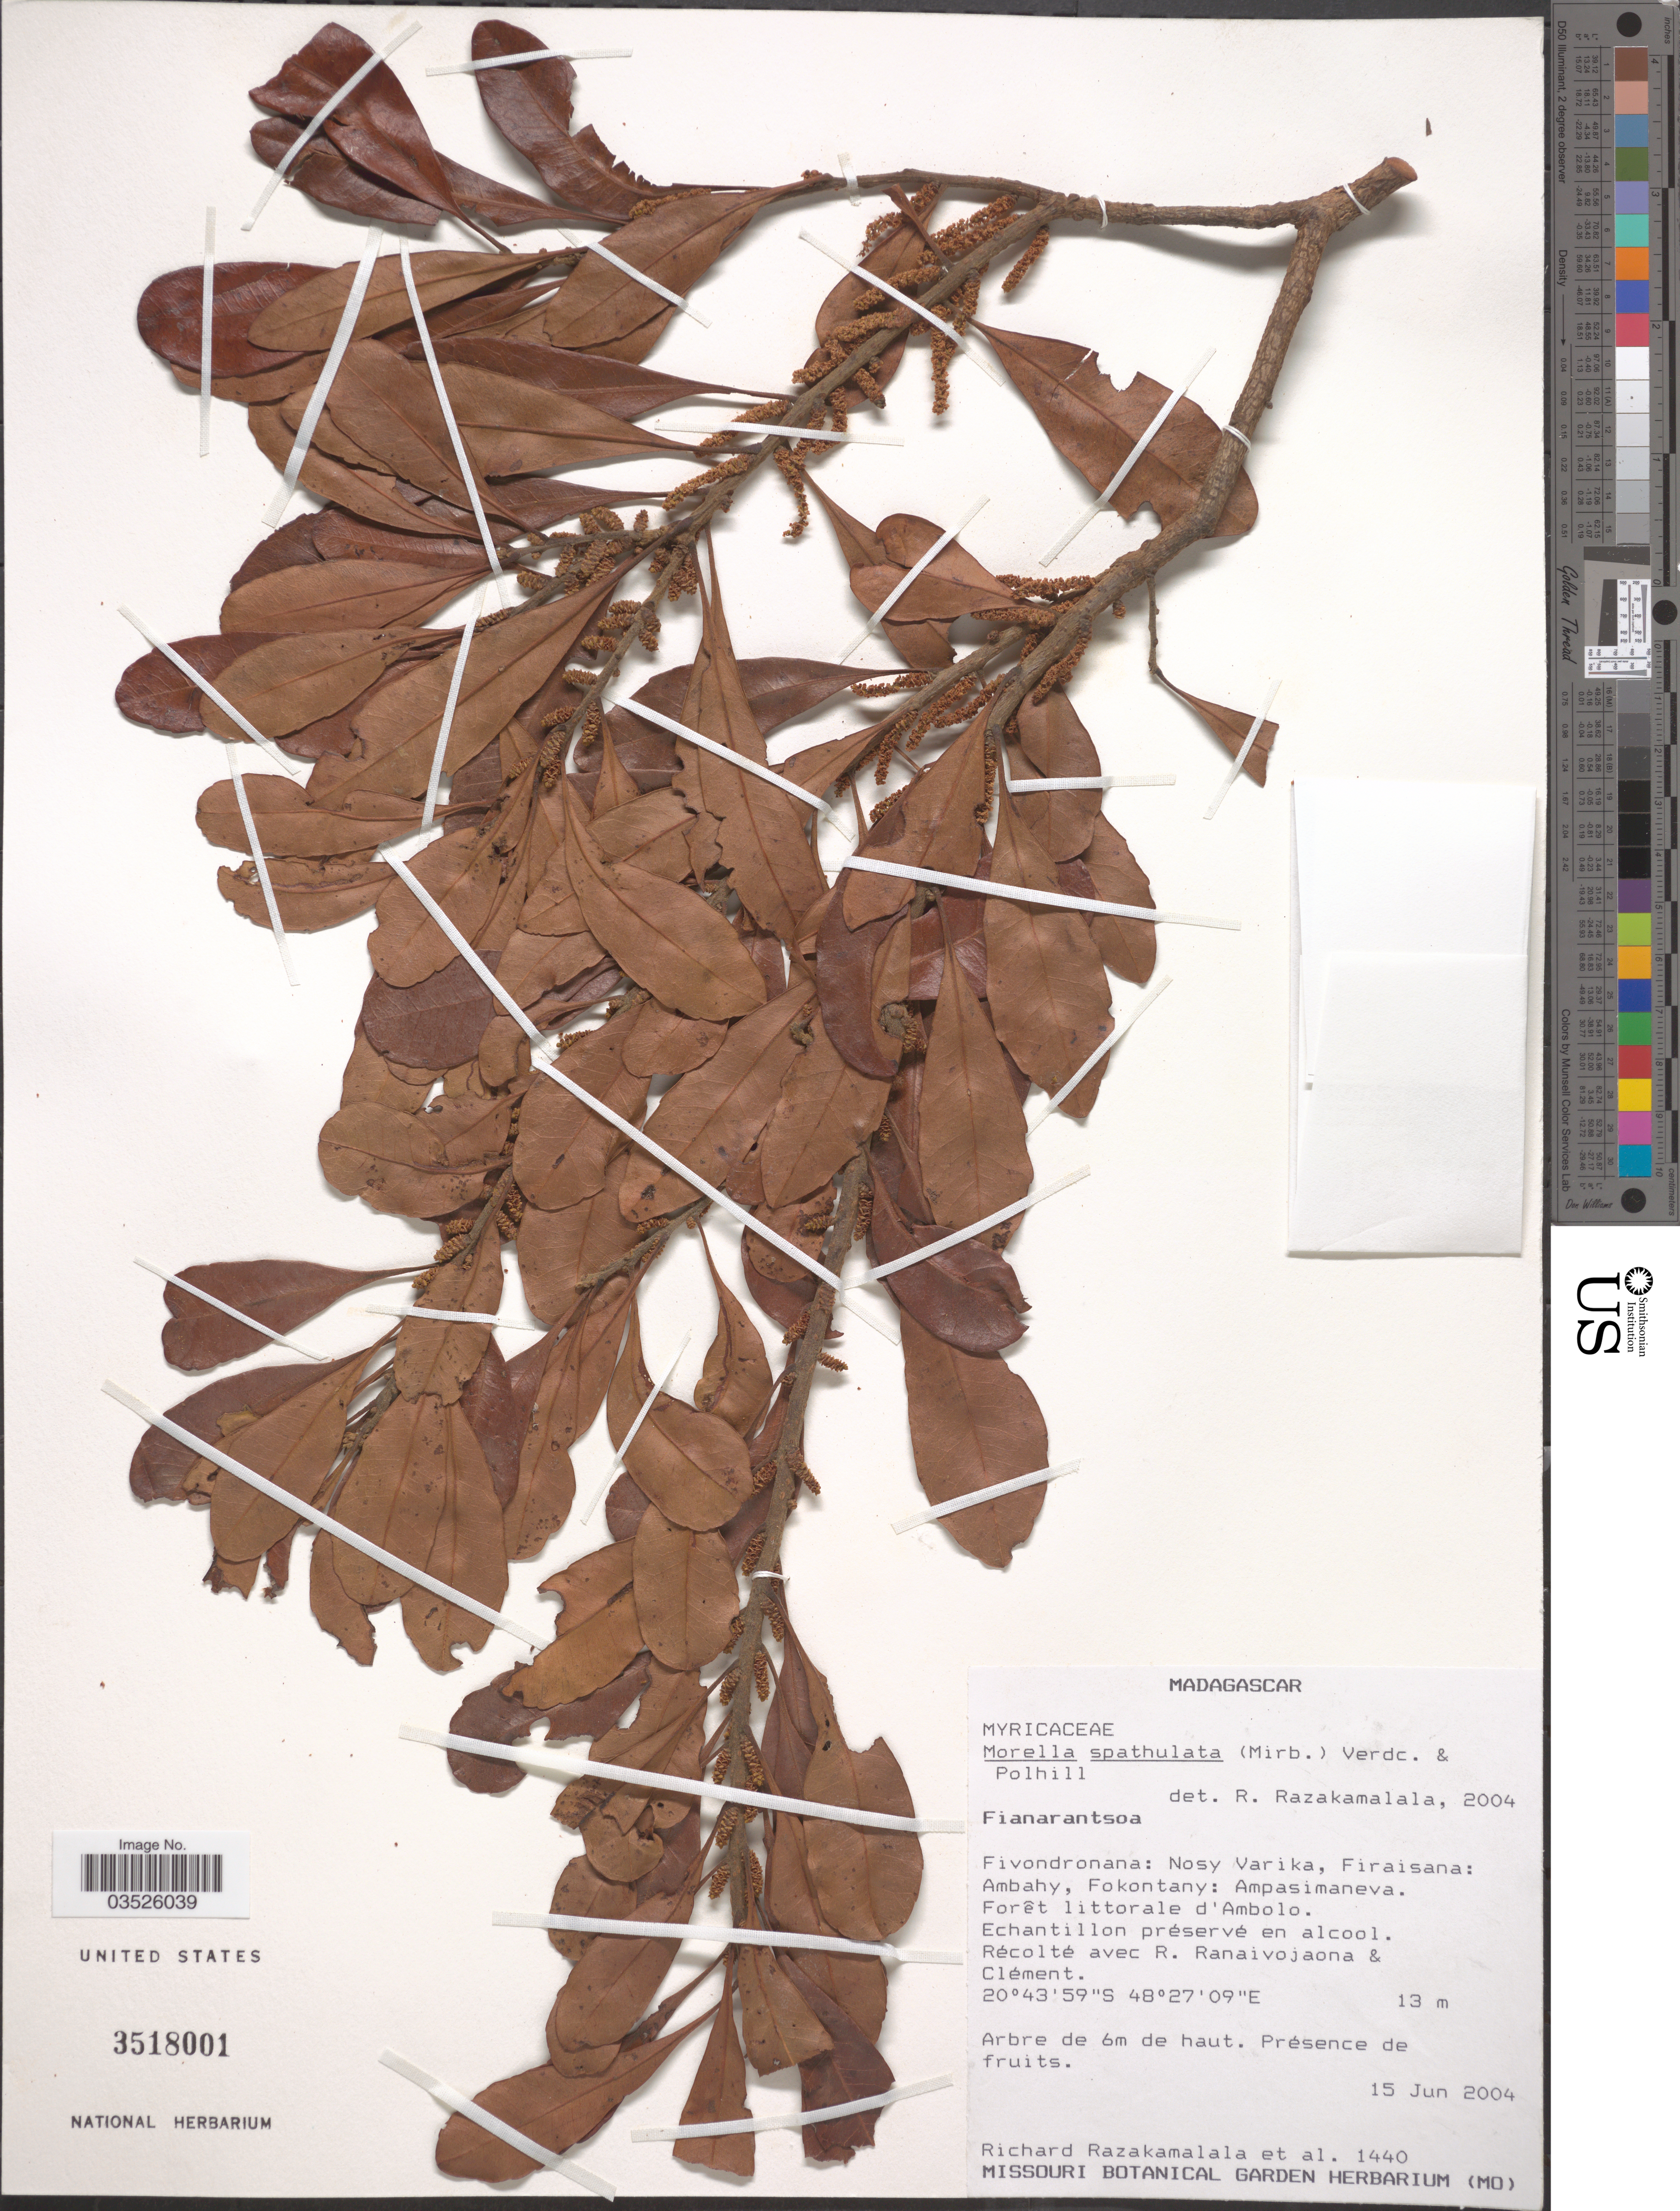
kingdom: Plantae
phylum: Tracheophyta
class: Magnoliopsida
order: Fagales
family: Myricaceae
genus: Morella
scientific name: Morella spathulata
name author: (Mirb.) Verdc. & Polhill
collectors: R. Razakamalala, R. Ranaivojaona & Clément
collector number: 1440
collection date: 2004-06-15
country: Madagascar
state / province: Vatovavy Fitovinany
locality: Fivondronana: Nosy Varika, Firaisana: Ambahy, Fokontany: Ampasimaneva. Forêt littorale d'Ambolo.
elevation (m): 13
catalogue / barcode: US 3518001